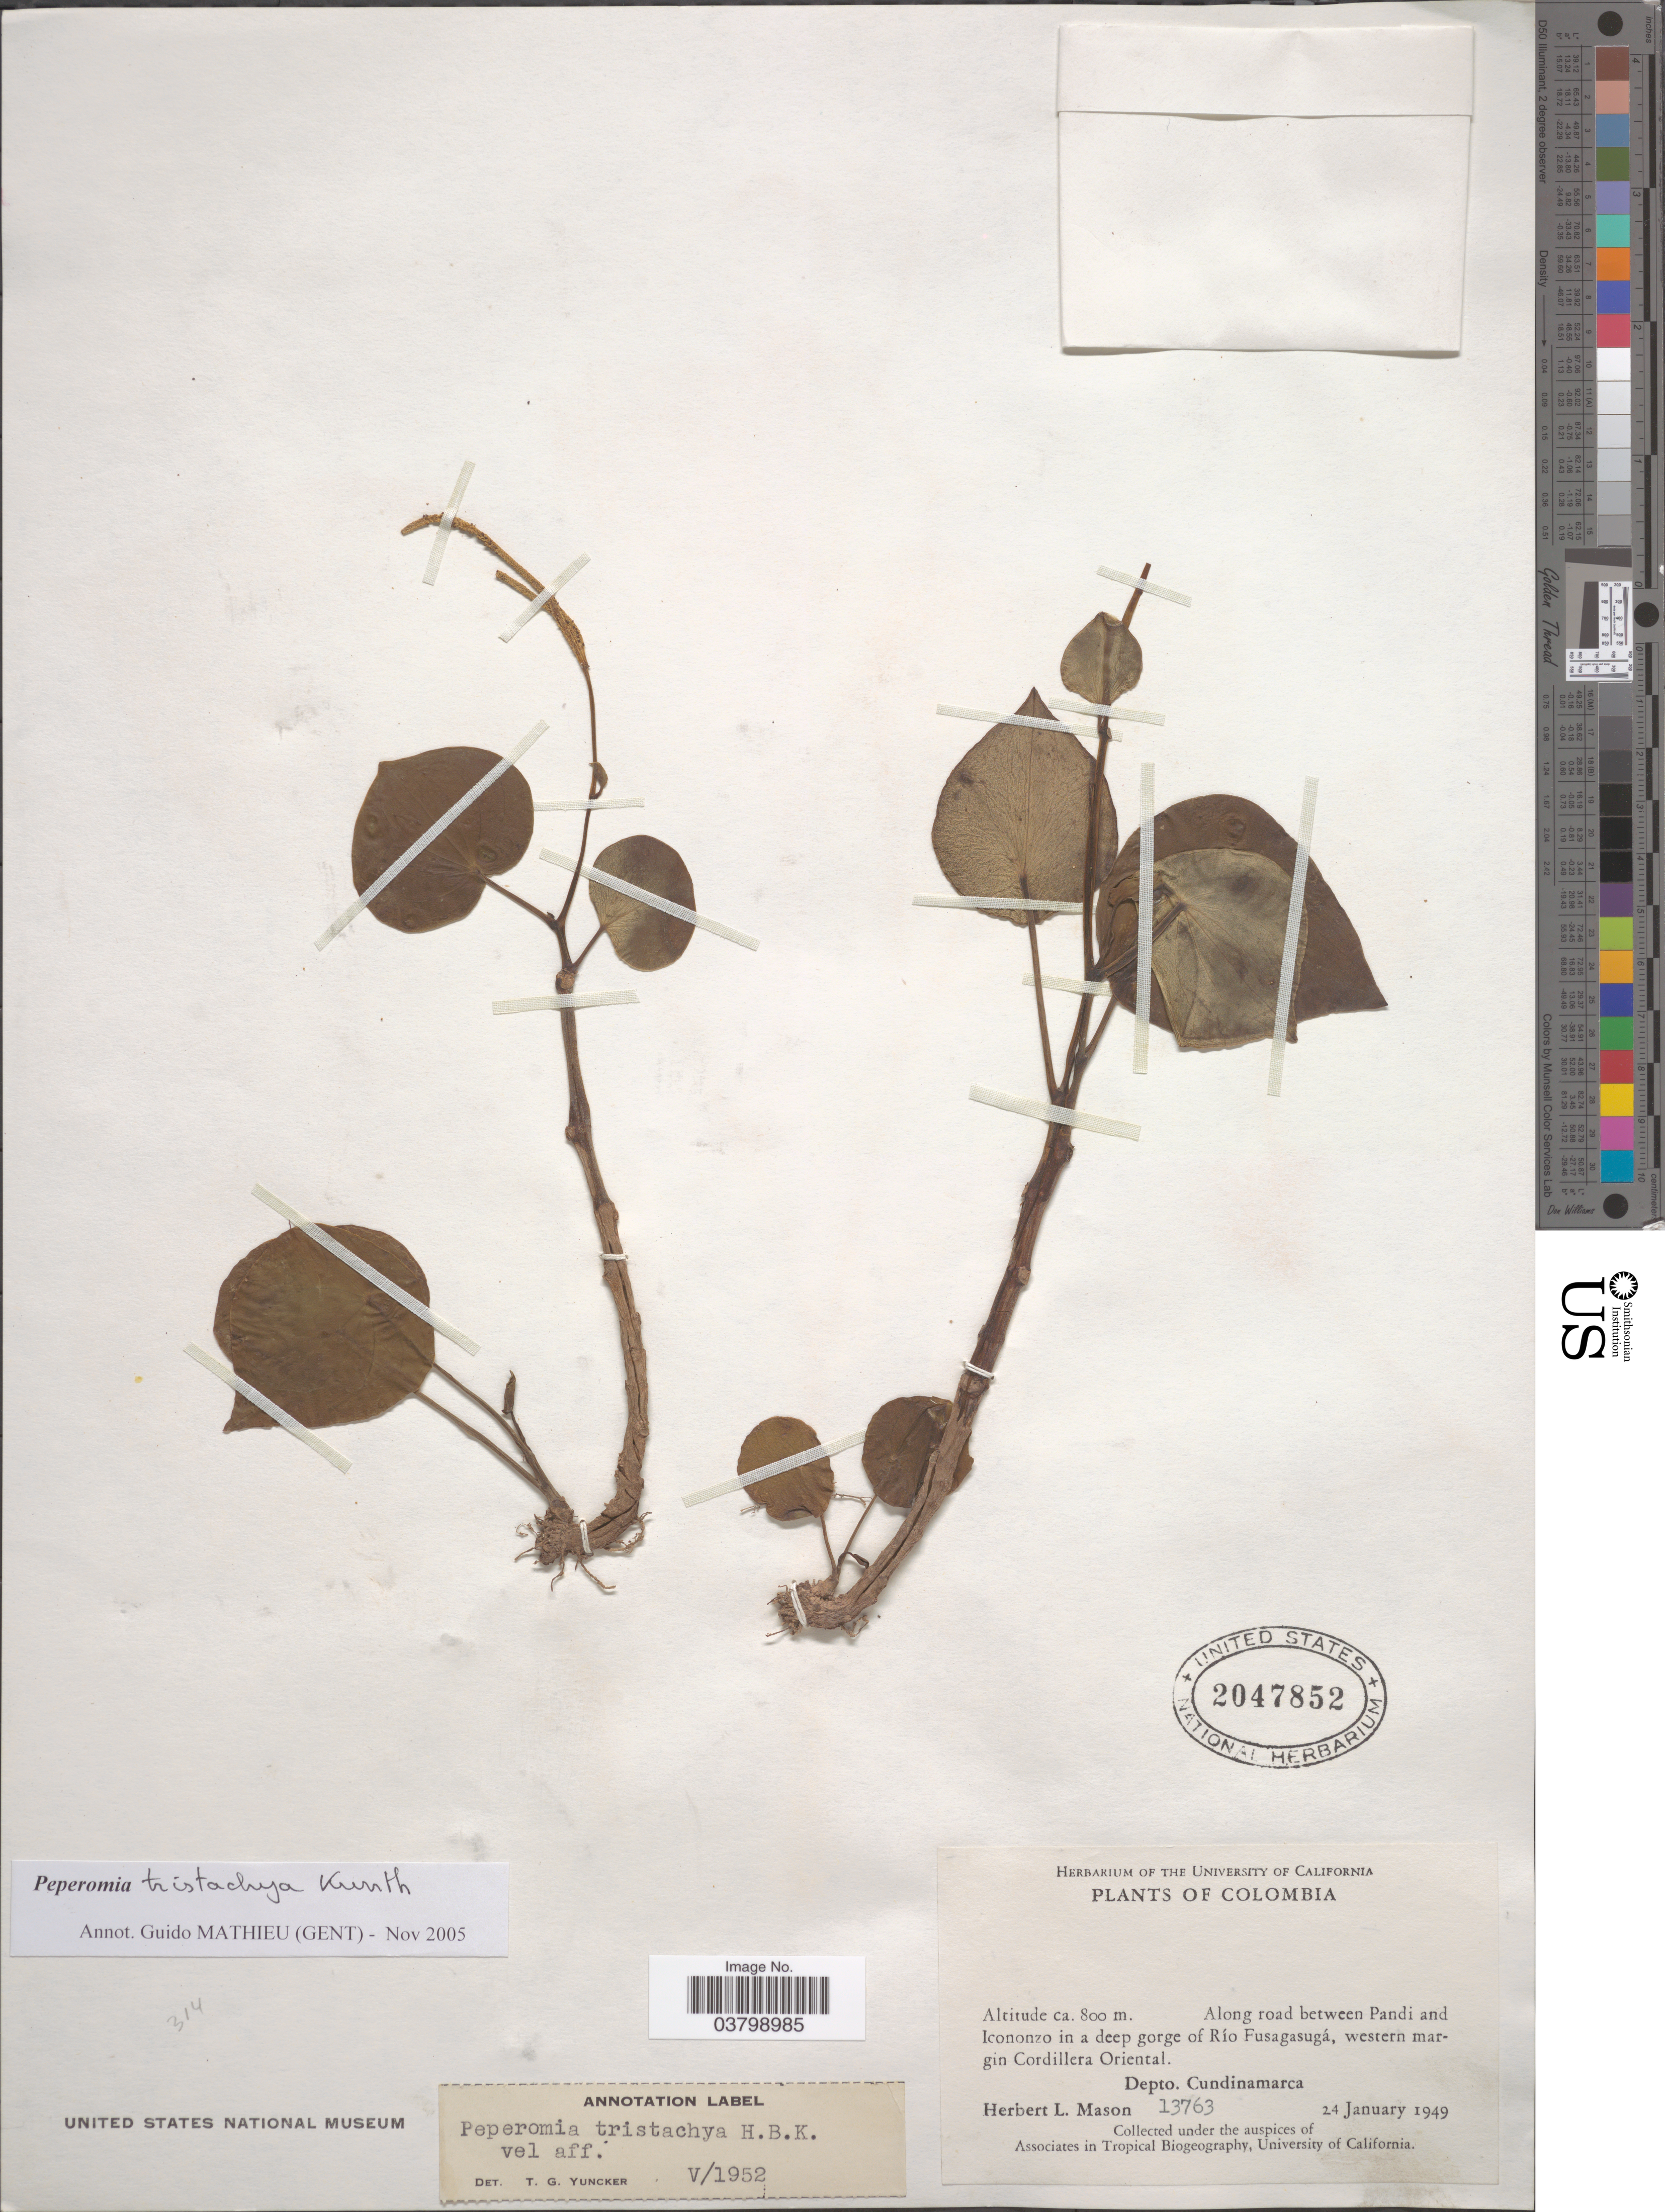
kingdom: Plantae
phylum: Tracheophyta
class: Magnoliopsida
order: Piperales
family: Piperaceae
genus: Peperomia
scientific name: Peperomia tristachya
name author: Kunth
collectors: H. L. Mason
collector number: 13763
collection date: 1949-01-24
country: Colombia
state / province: Cundinamarca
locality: Along road between Pandi and Icononzo in a deep gorge of Río Fusagasugá, western margin Cordillera Oriental. Depto. Cundinamarca.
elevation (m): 800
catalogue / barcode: US 2047852